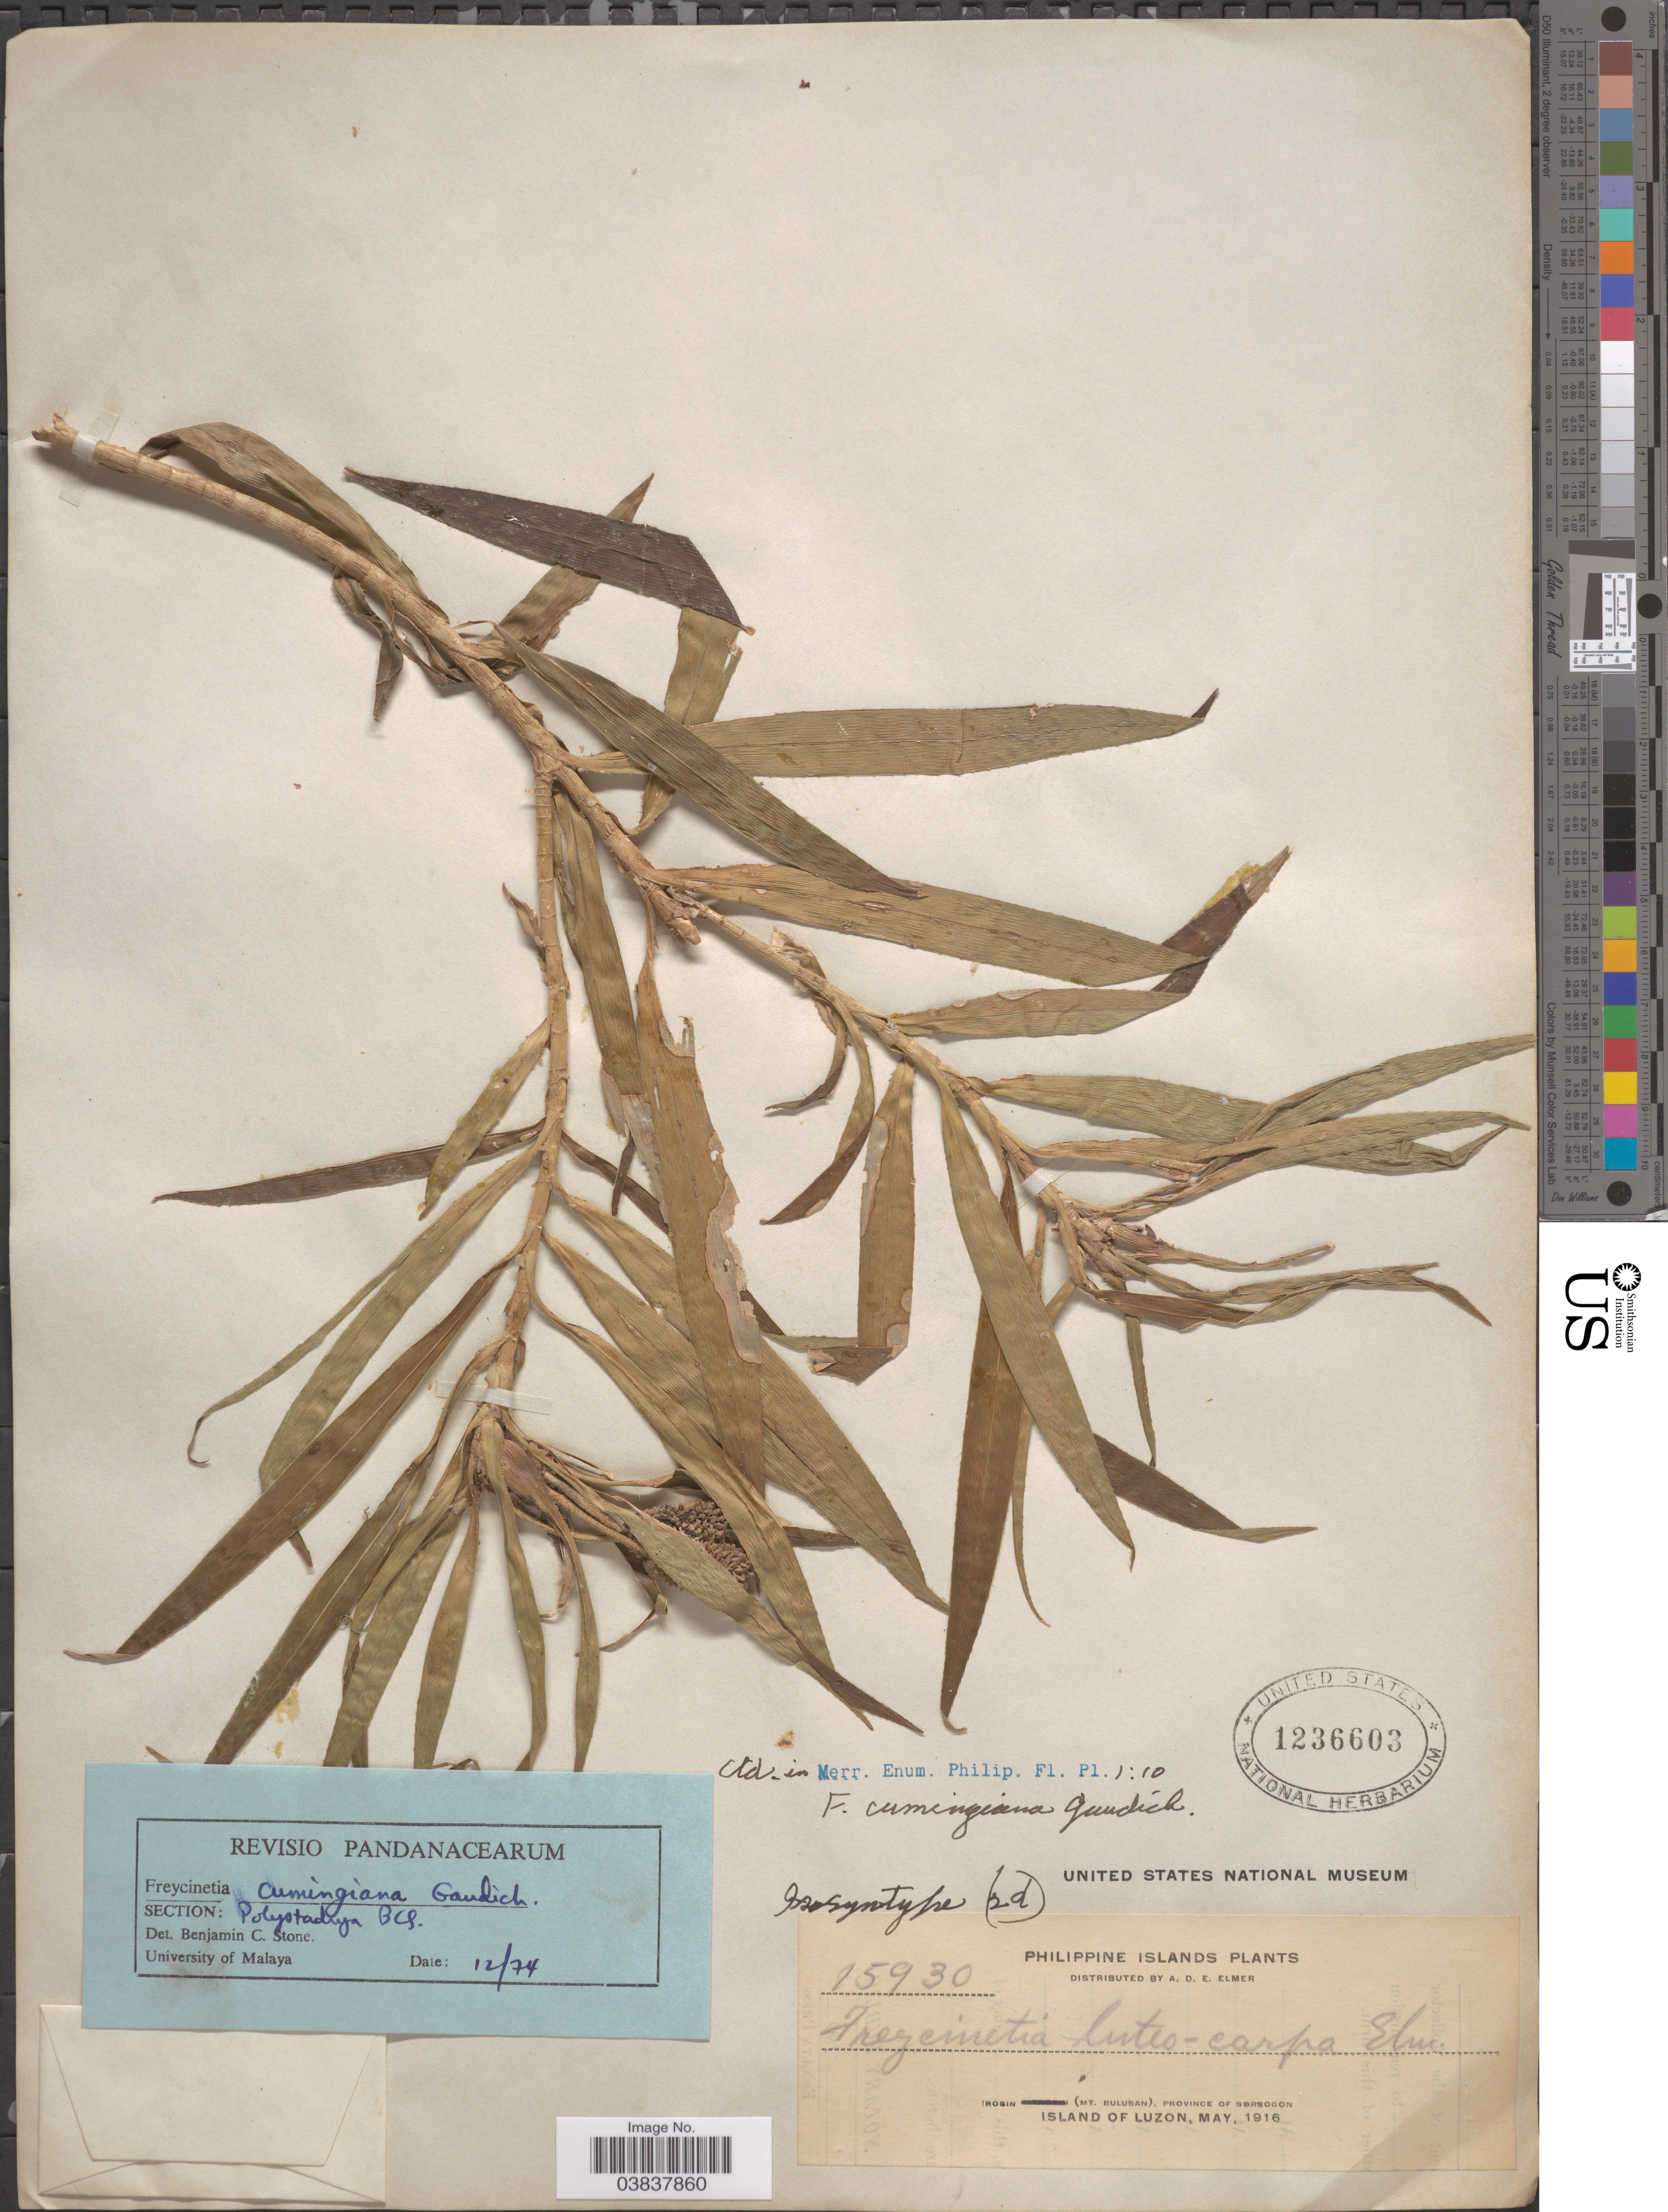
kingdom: Plantae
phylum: Tracheophyta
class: Liliopsida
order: Pandanales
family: Pandanaceae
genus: Freycinetia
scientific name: Freycinetia cumingiana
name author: Gaudich.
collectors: A. D. E. Elmer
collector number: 15930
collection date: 1916-05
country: Philippines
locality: Irosin (Mt. Bulusan), Province of Sorsogon, Island of Luzon.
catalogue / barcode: US 1236603